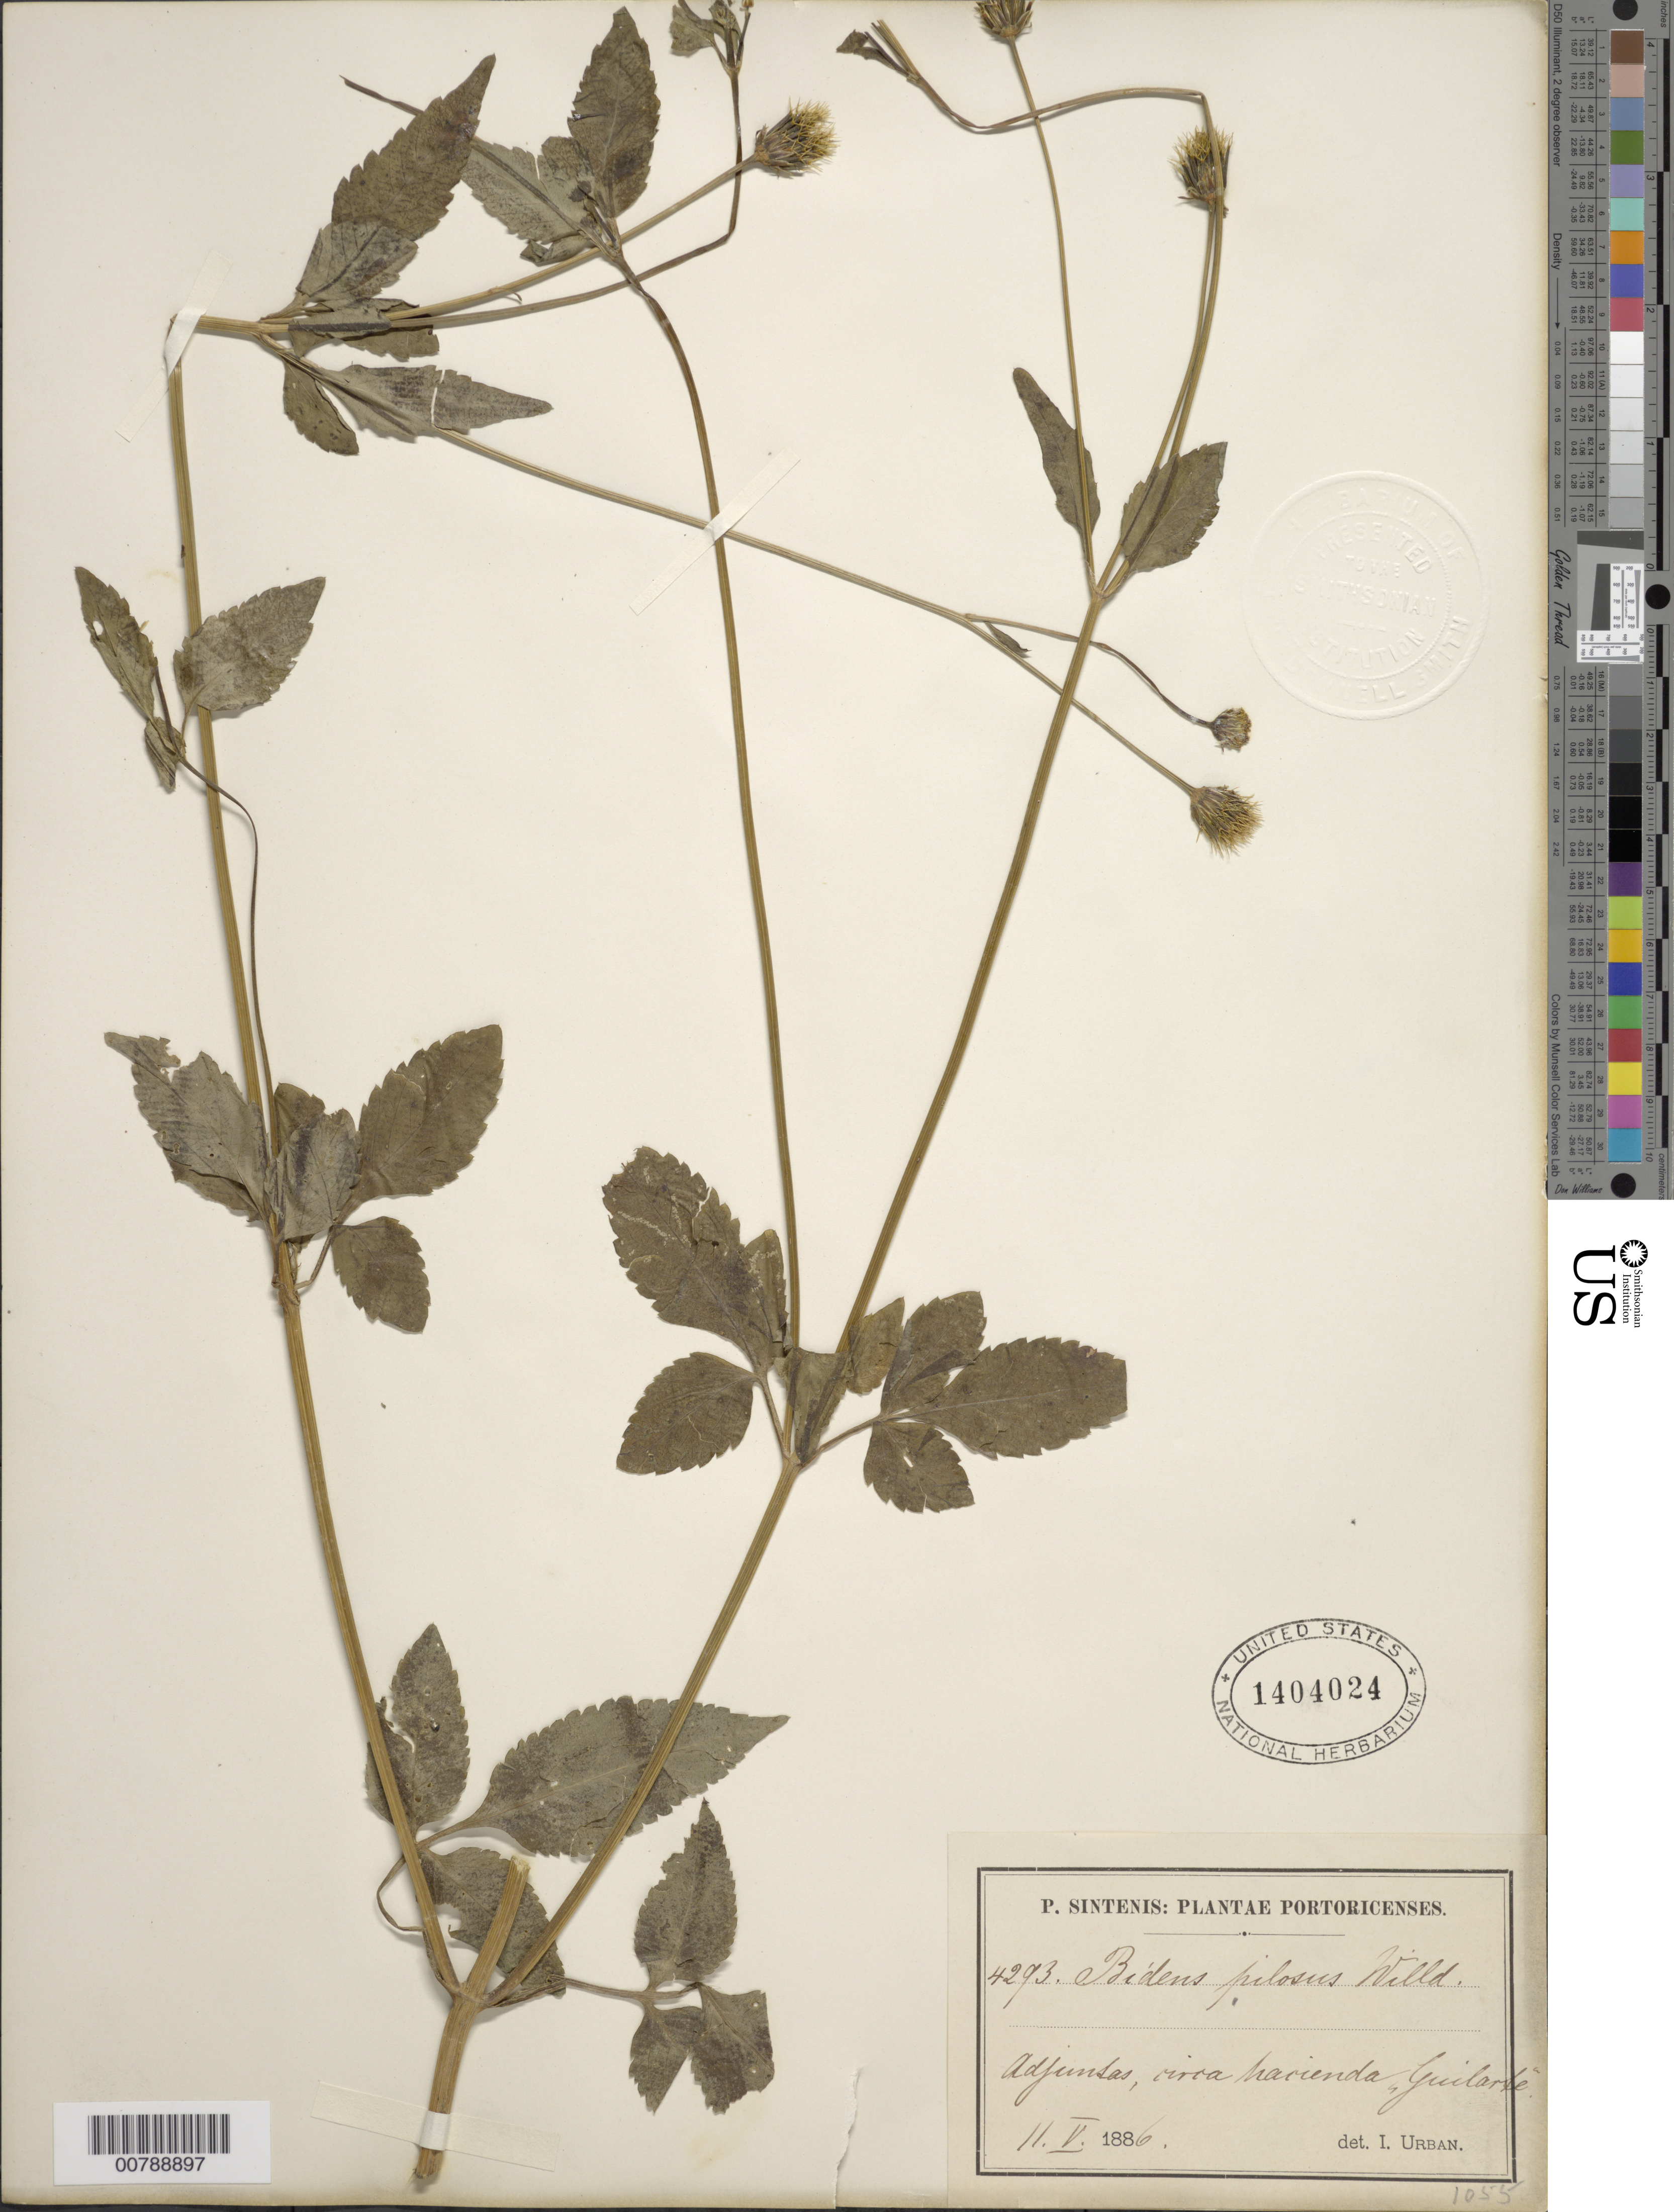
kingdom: Plantae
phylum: Tracheophyta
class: Magnoliopsida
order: Asterales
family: Asteraceae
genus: Bidens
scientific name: Bidens pilosa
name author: L.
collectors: P. Sintenis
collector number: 4293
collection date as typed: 11 May 1886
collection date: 1886-05-11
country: Puerto Rico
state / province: Adjuntas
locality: Adjuntas, circa Hacienda "Guilarte"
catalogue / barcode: US 1404024